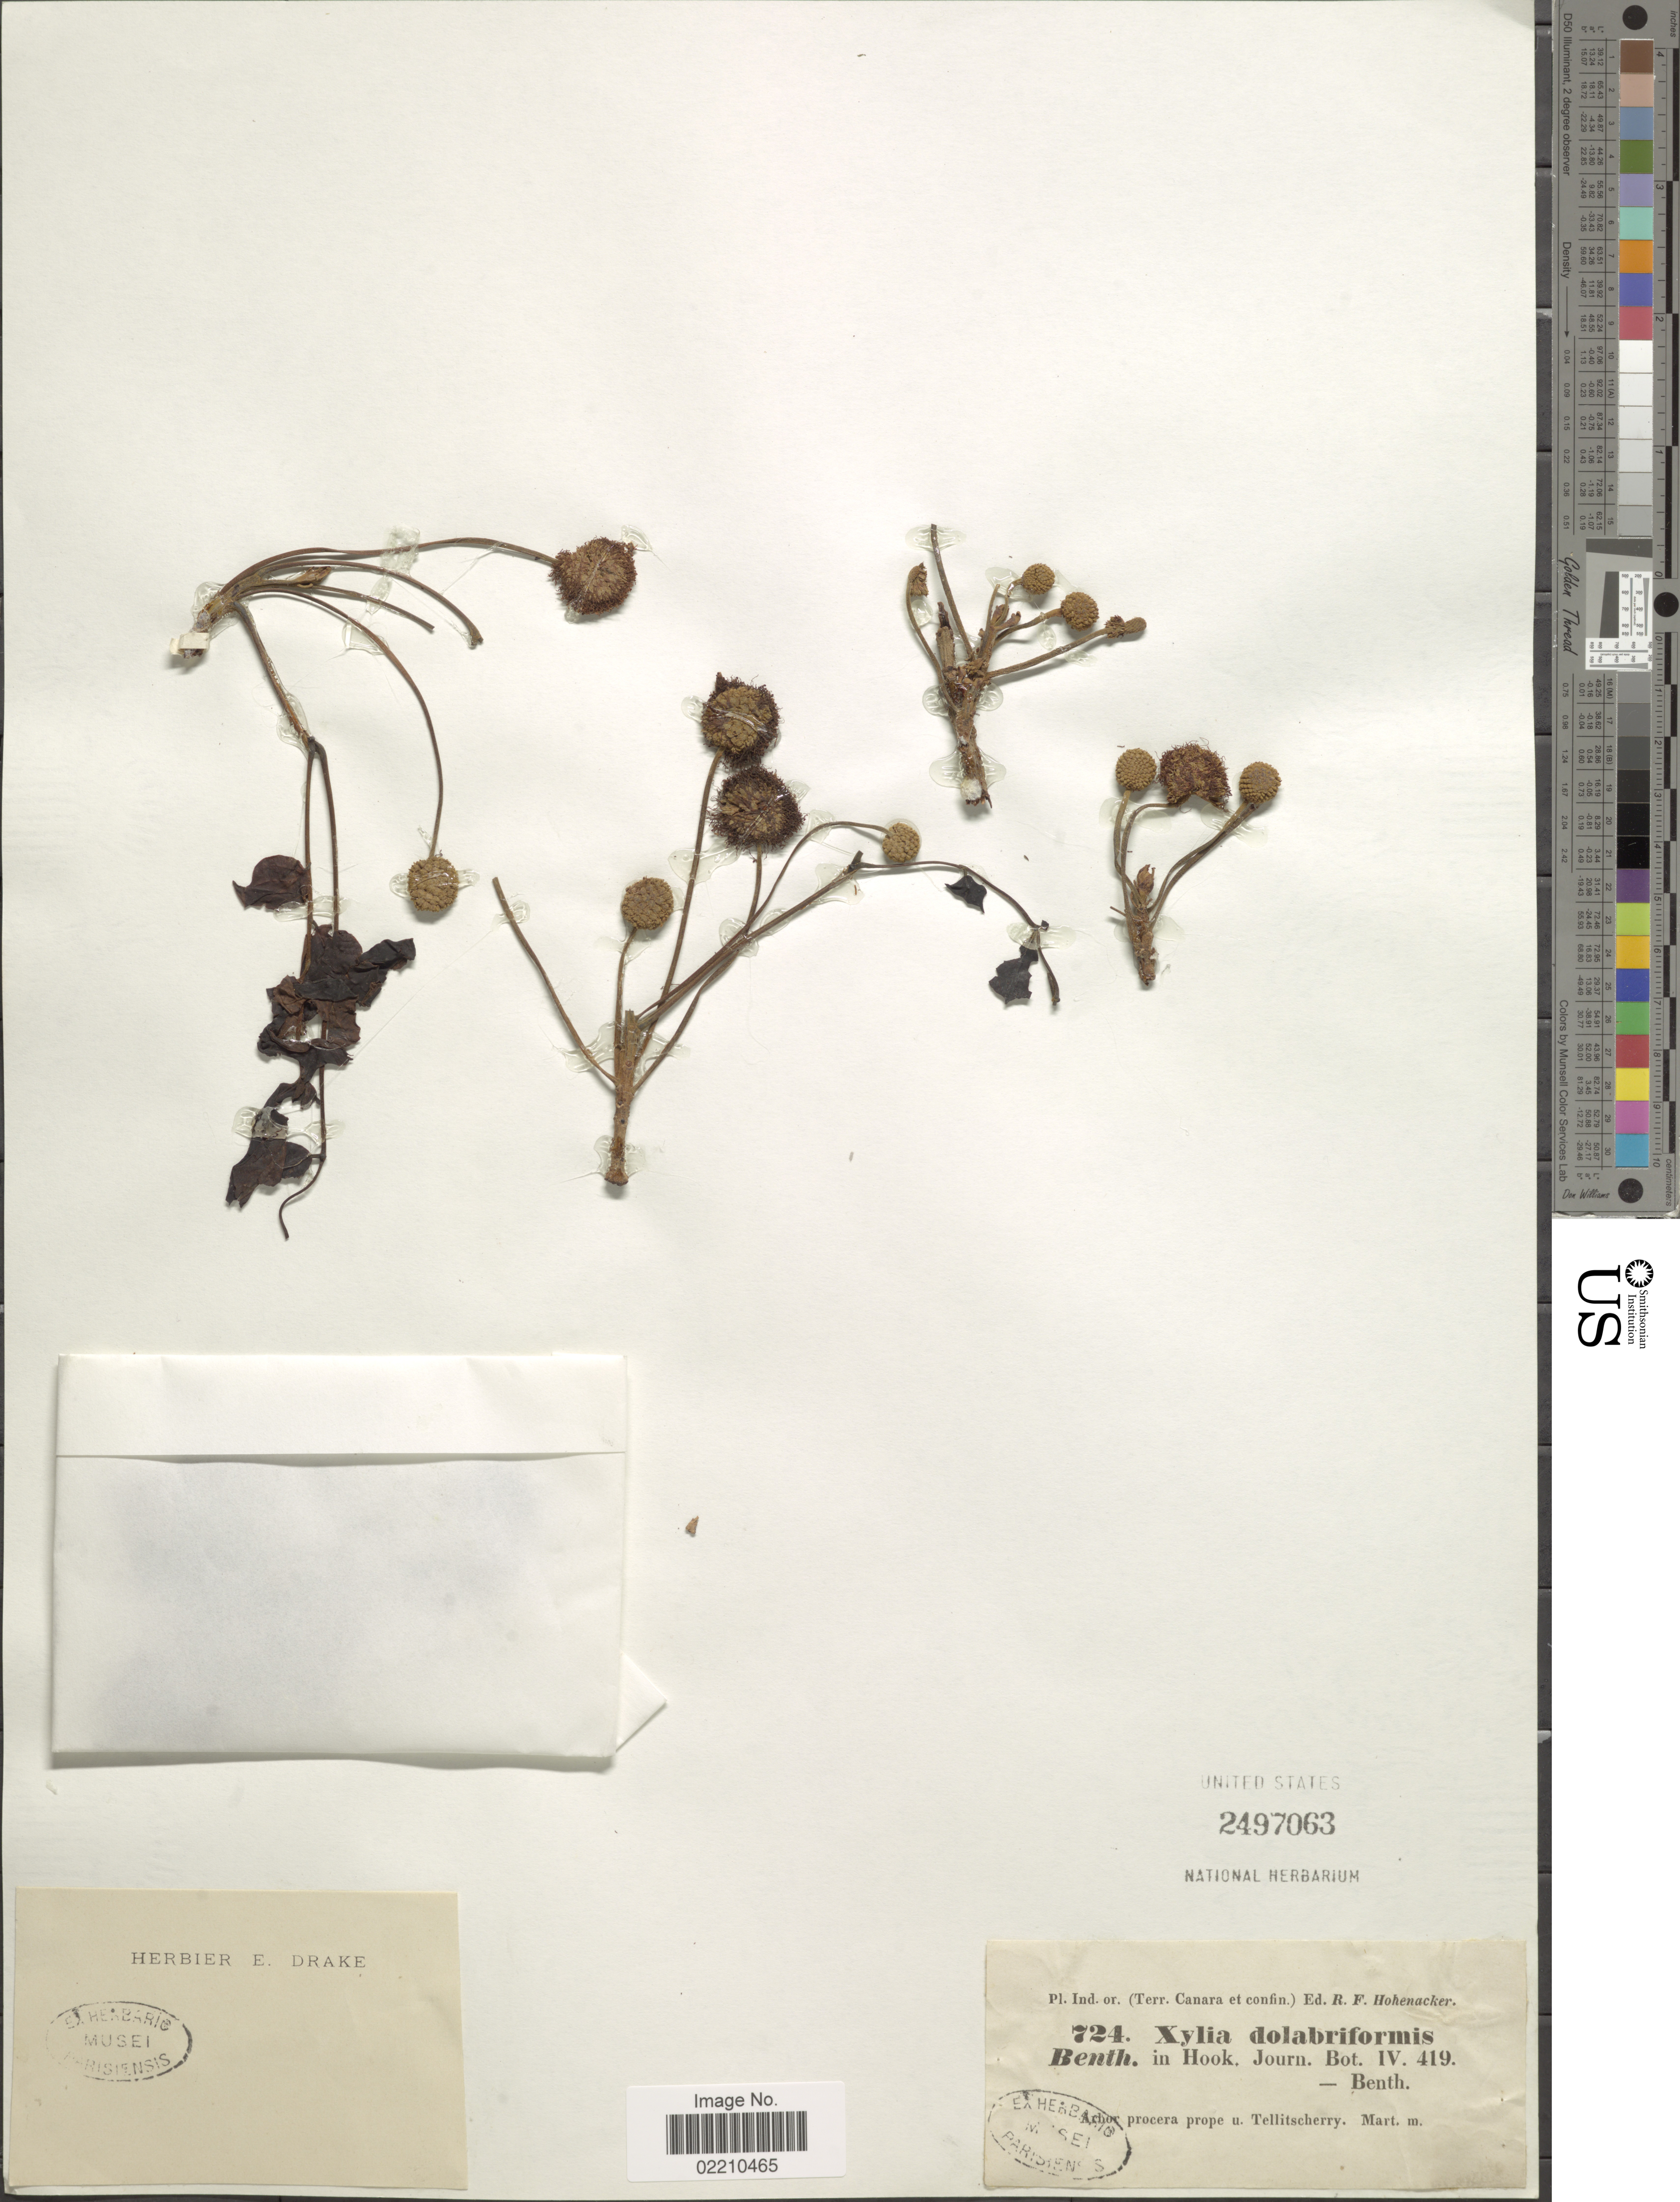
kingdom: Plantae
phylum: Tracheophyta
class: Magnoliopsida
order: Fabales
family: Fabaceae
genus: Xylia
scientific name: Xylia xylocarpa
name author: (Roxb.) W.L. Theob.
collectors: R. F. Hohenacker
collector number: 724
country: India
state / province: Kerala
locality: Canara et confin, Archor procera prope u Tellitscherry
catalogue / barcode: US 2497063